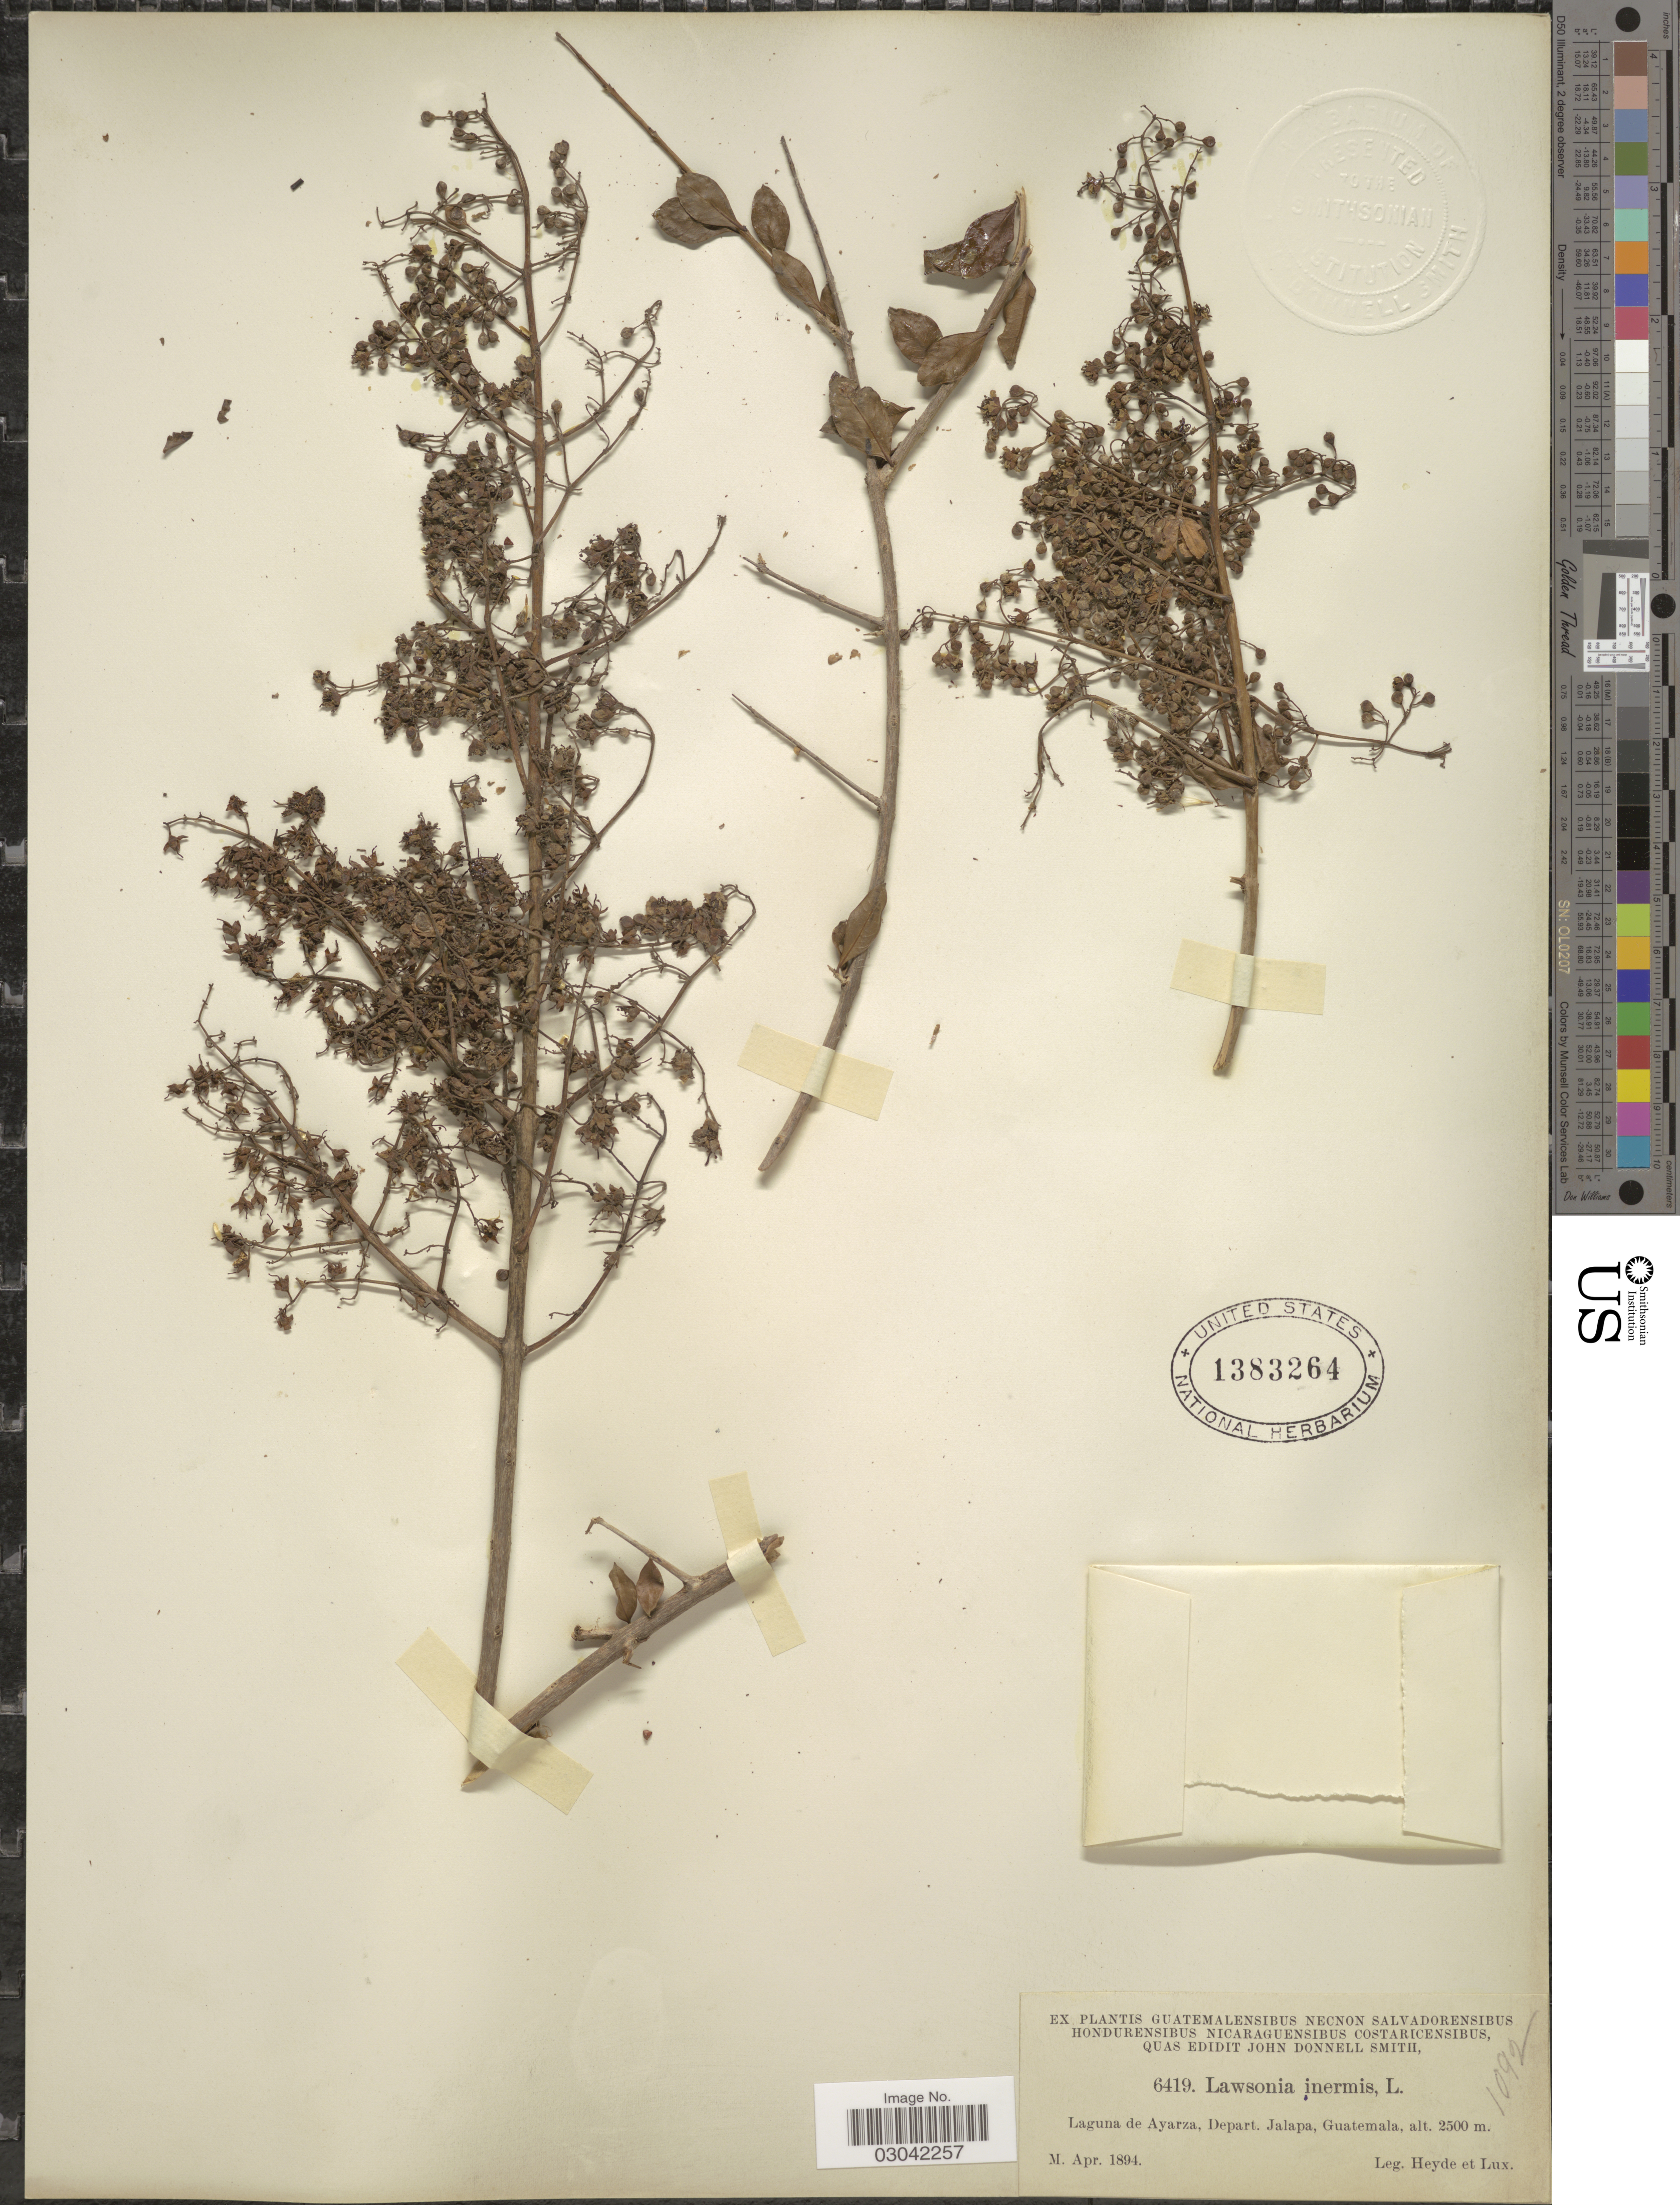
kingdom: Plantae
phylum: Tracheophyta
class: Magnoliopsida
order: Myrtales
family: Lythraceae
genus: Lawsonia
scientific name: Lawsonia inermis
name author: L.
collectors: Heyde & Lux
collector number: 6419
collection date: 1894-04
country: Guatemala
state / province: Jalapa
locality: Laguna de Ayarza, Depart. Jalapa.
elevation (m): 2500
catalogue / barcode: US 1383264